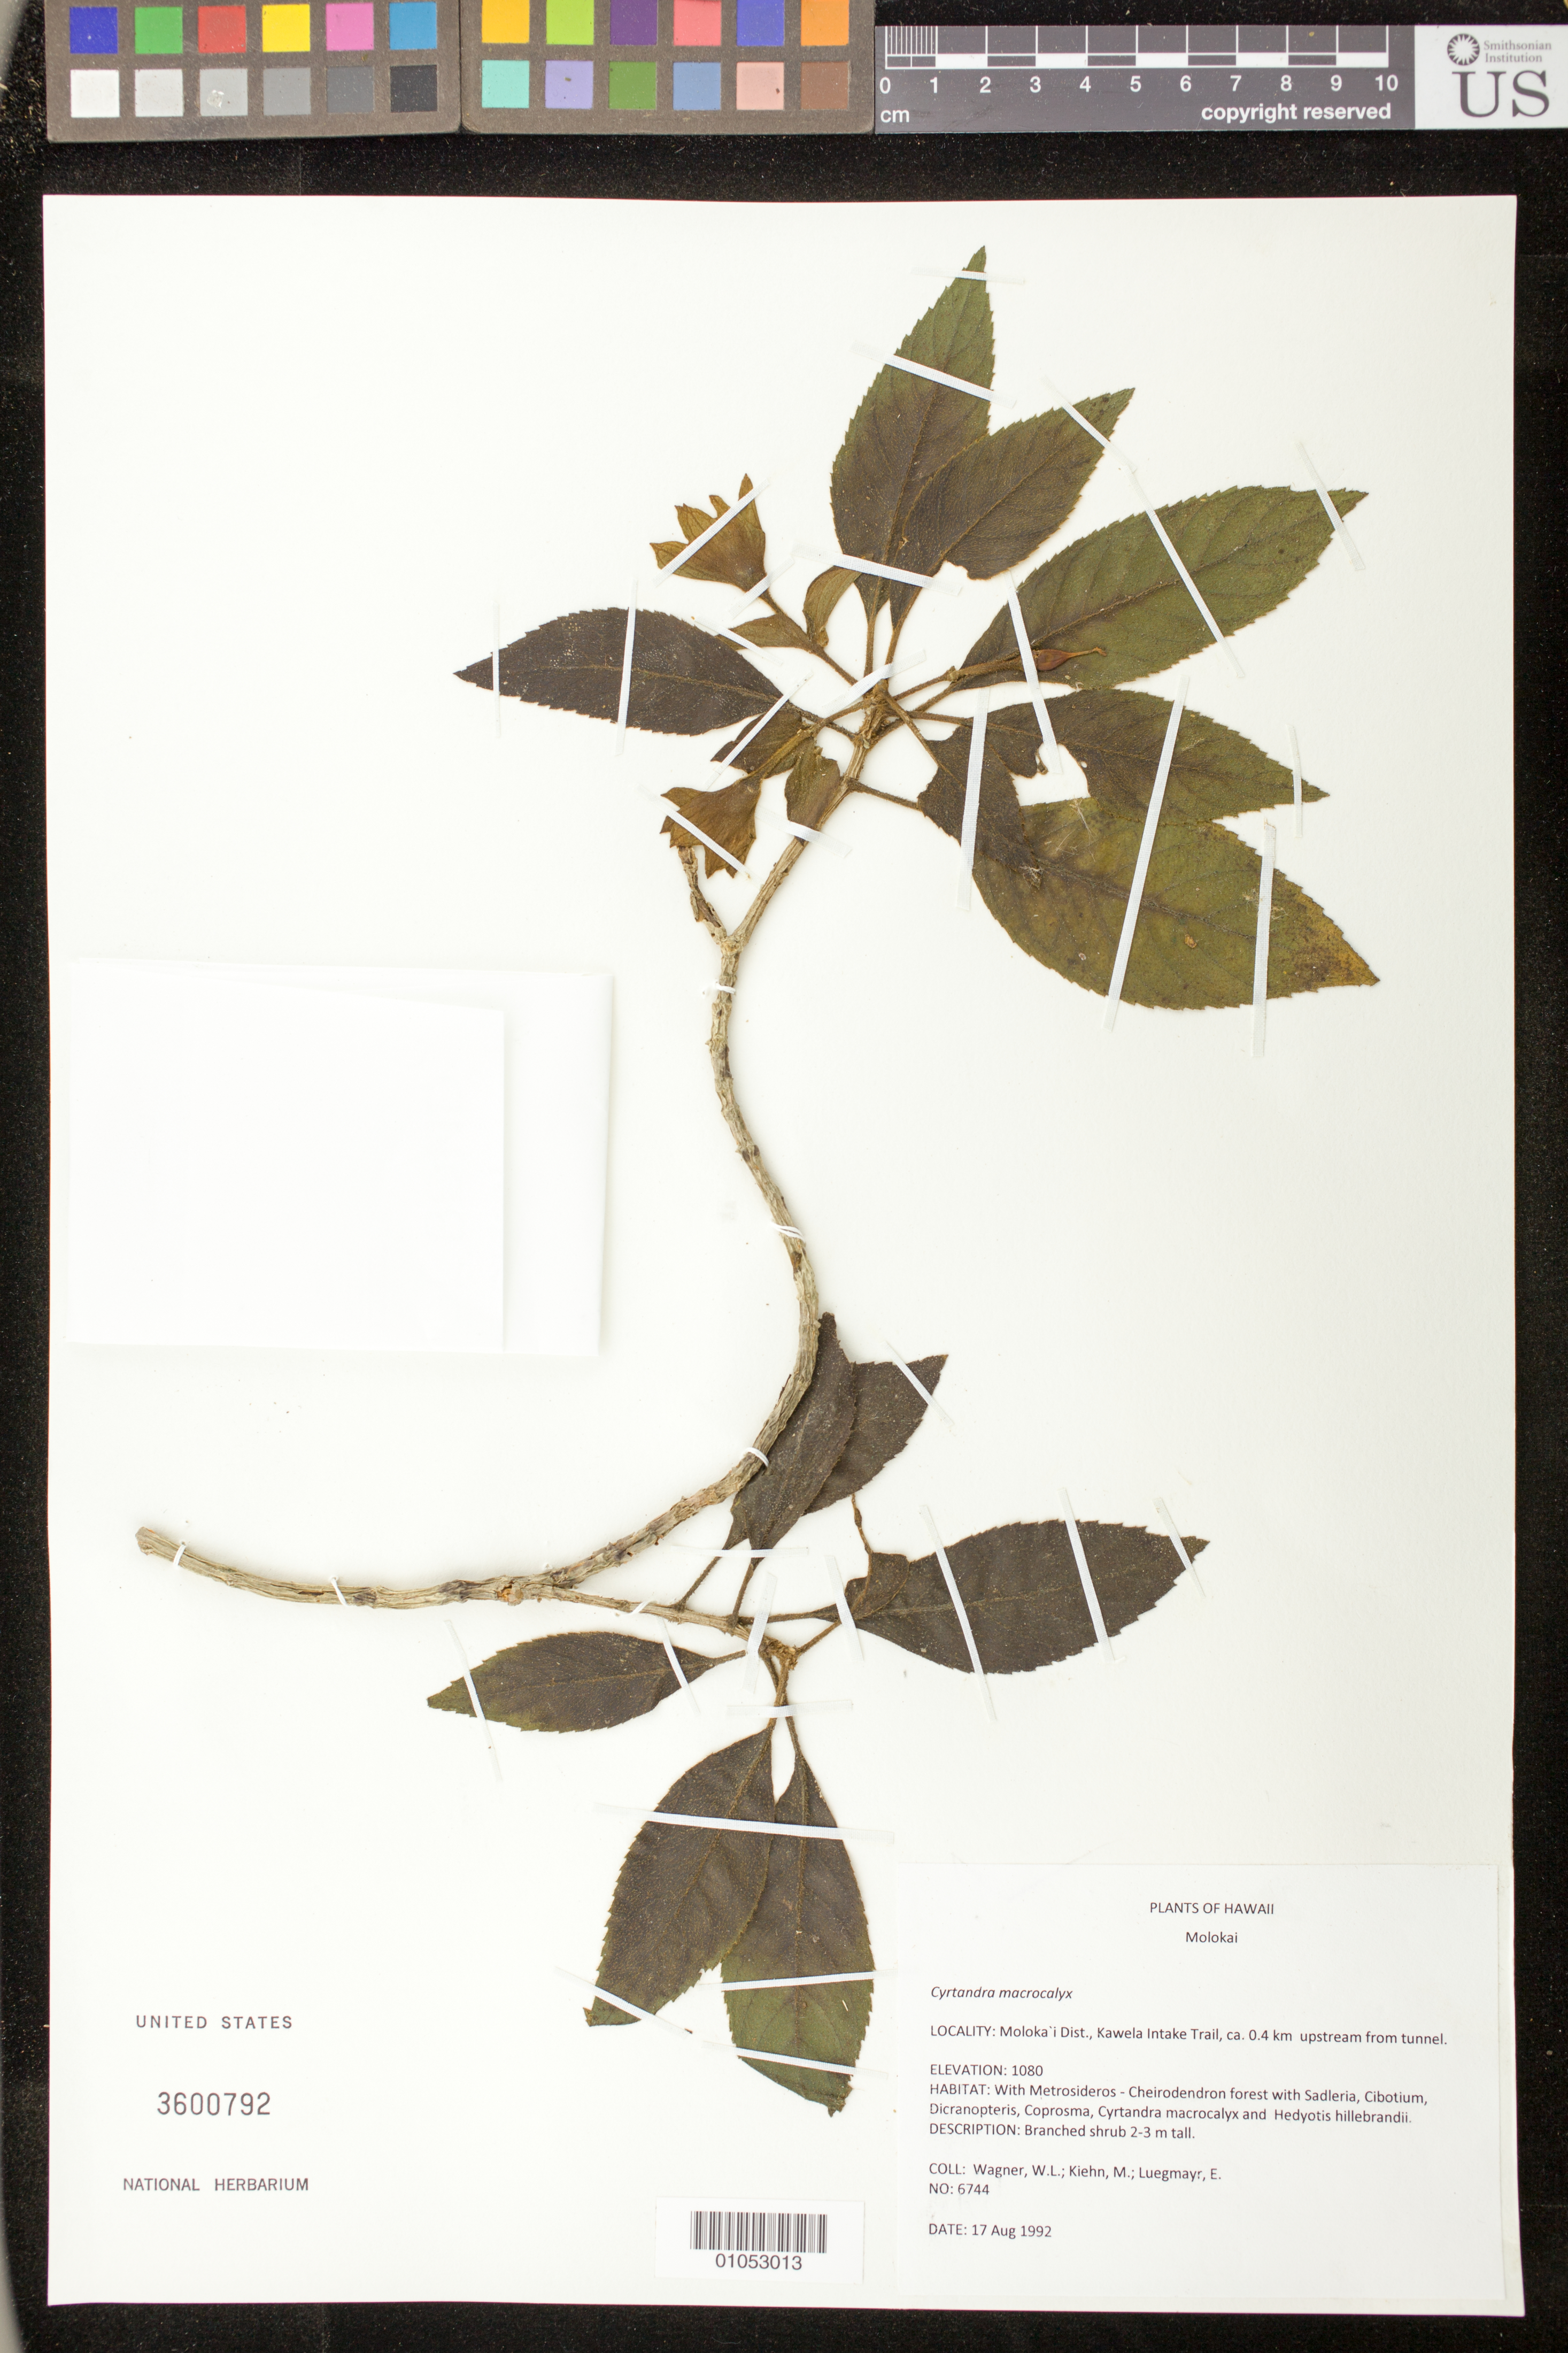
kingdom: Plantae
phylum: Tracheophyta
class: Magnoliopsida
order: Lamiales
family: Gesneriaceae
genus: Cyrtandra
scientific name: Cyrtandra macrocalyx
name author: Hillebr.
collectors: W. L. Wagner, M. Kiehn & E. Luegmayr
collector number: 6744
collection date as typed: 17 Aug 1992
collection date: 1992-08-17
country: United States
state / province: Hawaii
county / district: Maui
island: Moloka'i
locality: Molokai District, Kawela Intake Trail, ca. 0.4 km upstream from tunnel along stream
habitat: Forest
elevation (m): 1080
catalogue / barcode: US 3600792